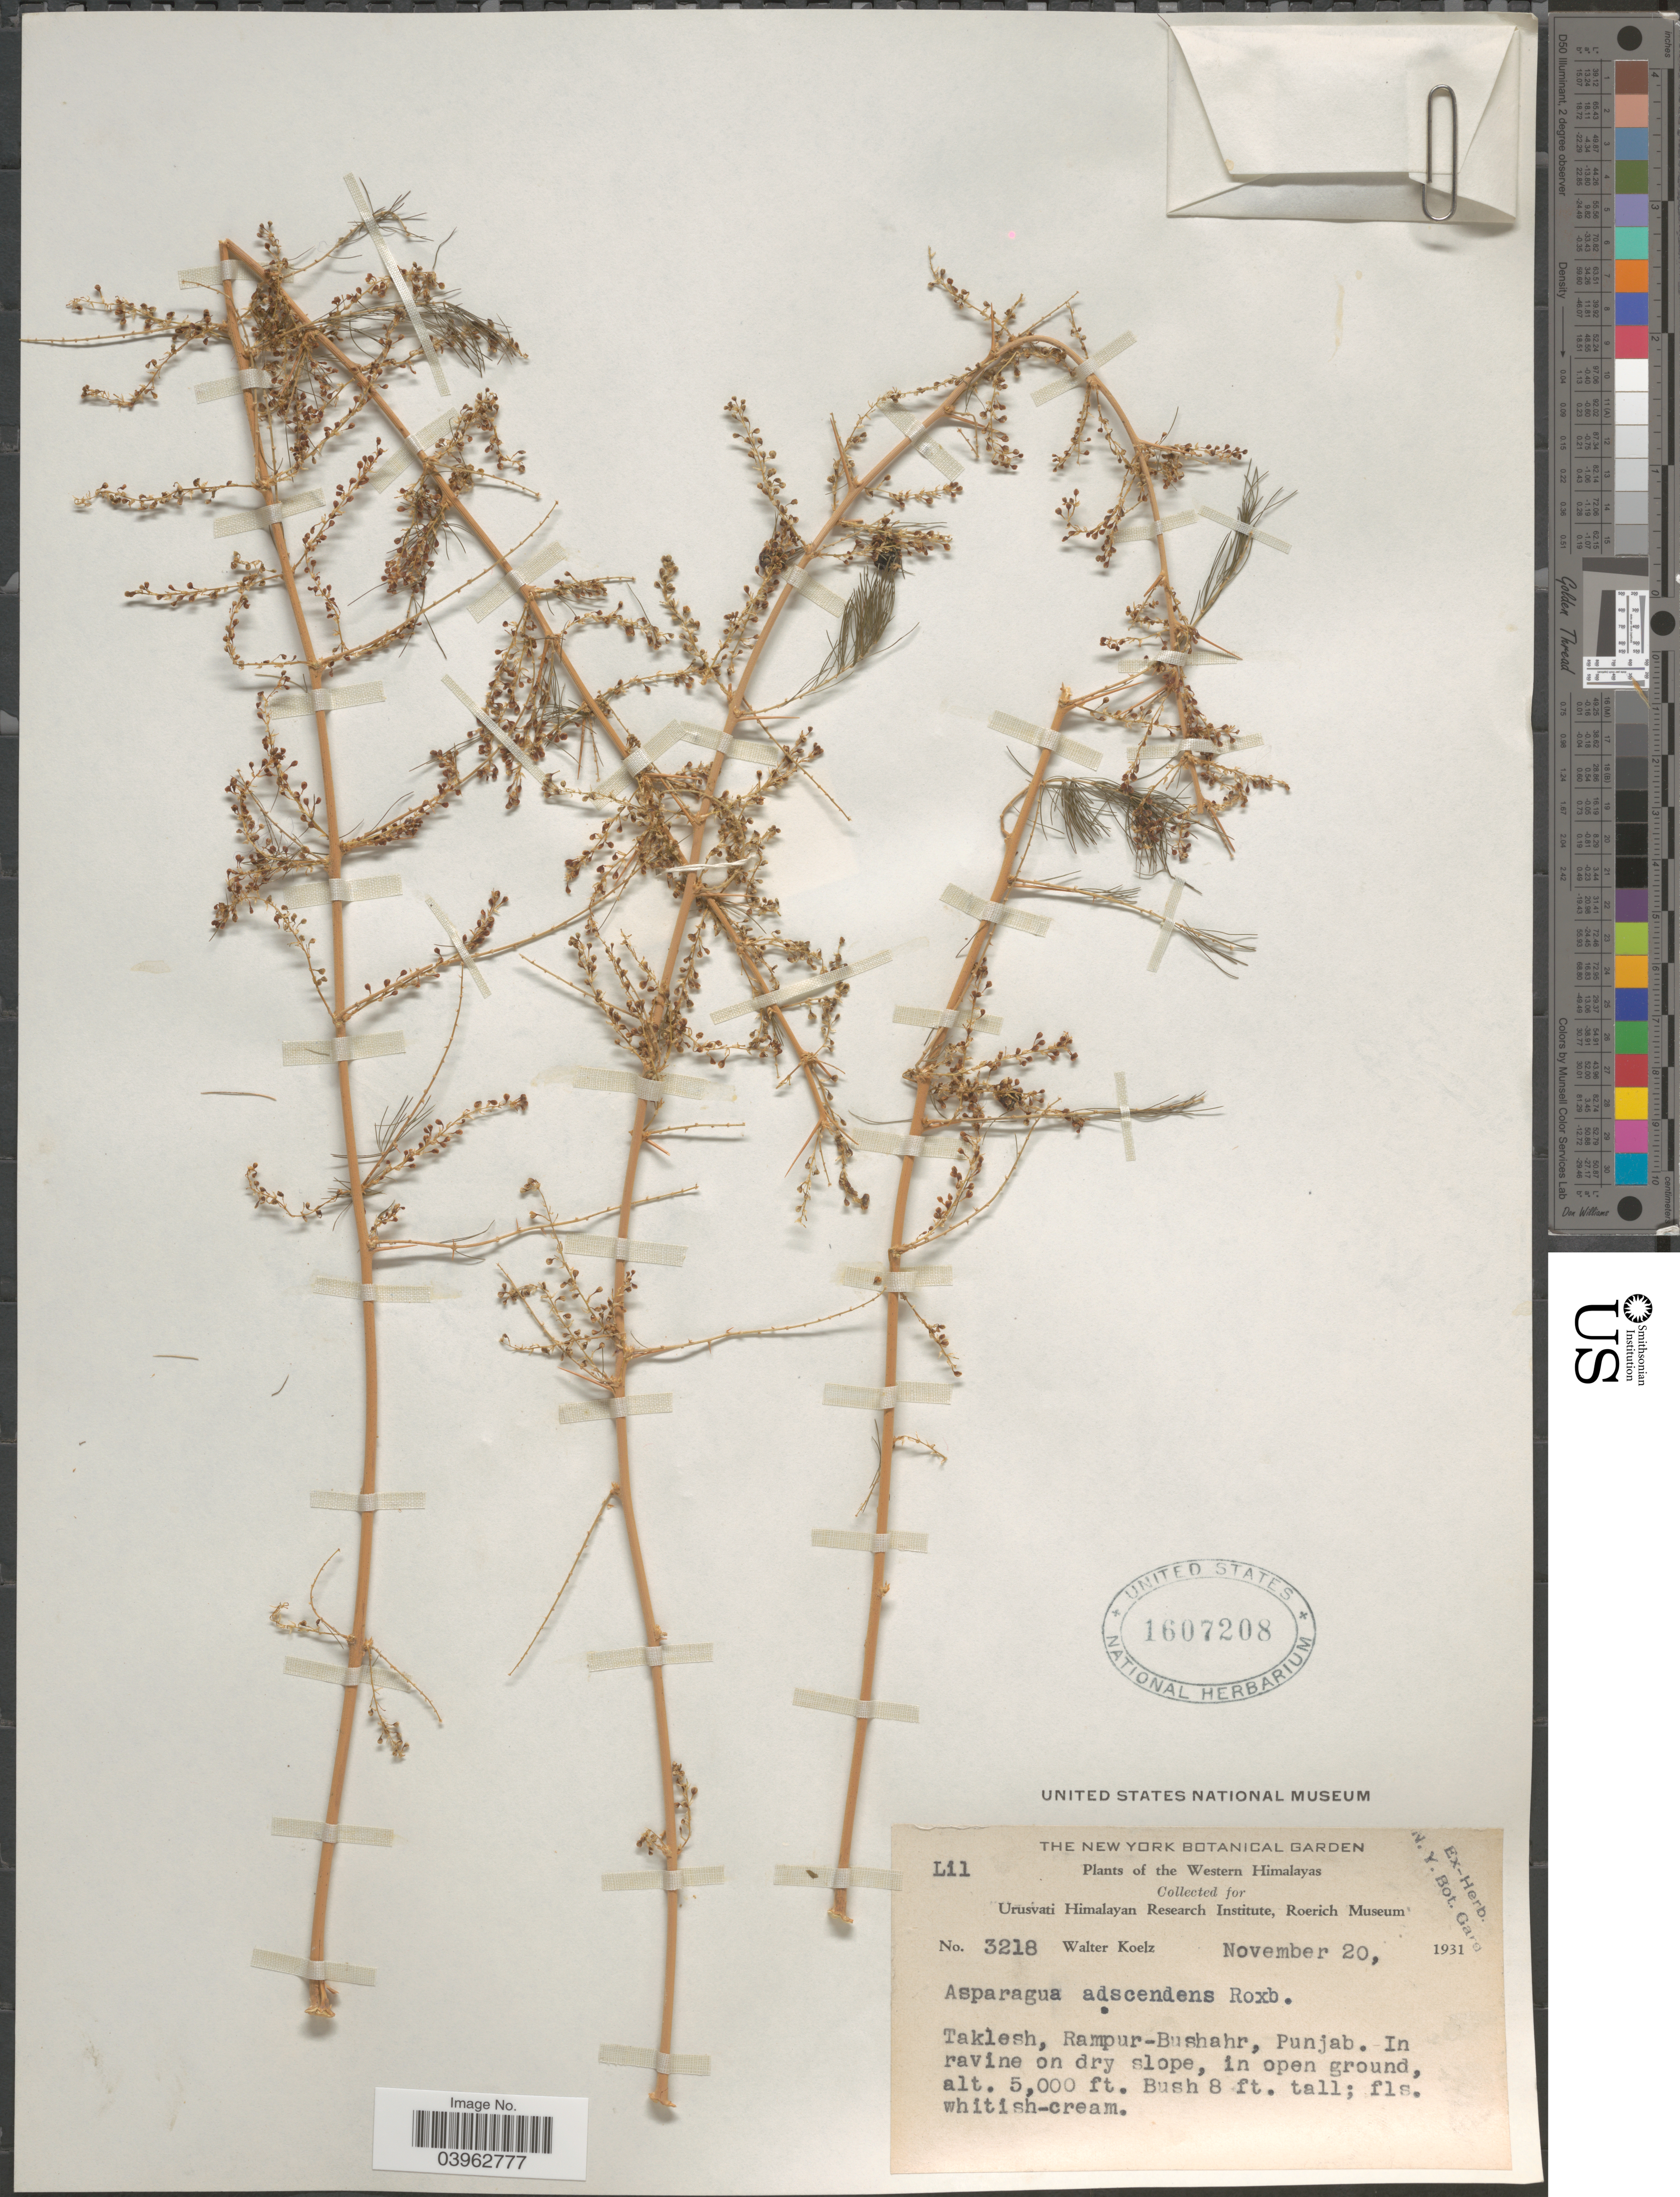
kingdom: Plantae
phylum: Tracheophyta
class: Liliopsida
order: Asparagales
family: Asparagaceae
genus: Asparagus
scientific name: Asparagus adscendens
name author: Roxb.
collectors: W. N. Koelz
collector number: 3218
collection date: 1931-11-20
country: India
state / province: Himachal Pradesh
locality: The Western Himalayas. Taklesh, Rampur-Bushahr.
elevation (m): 1524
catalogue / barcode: US 1607208